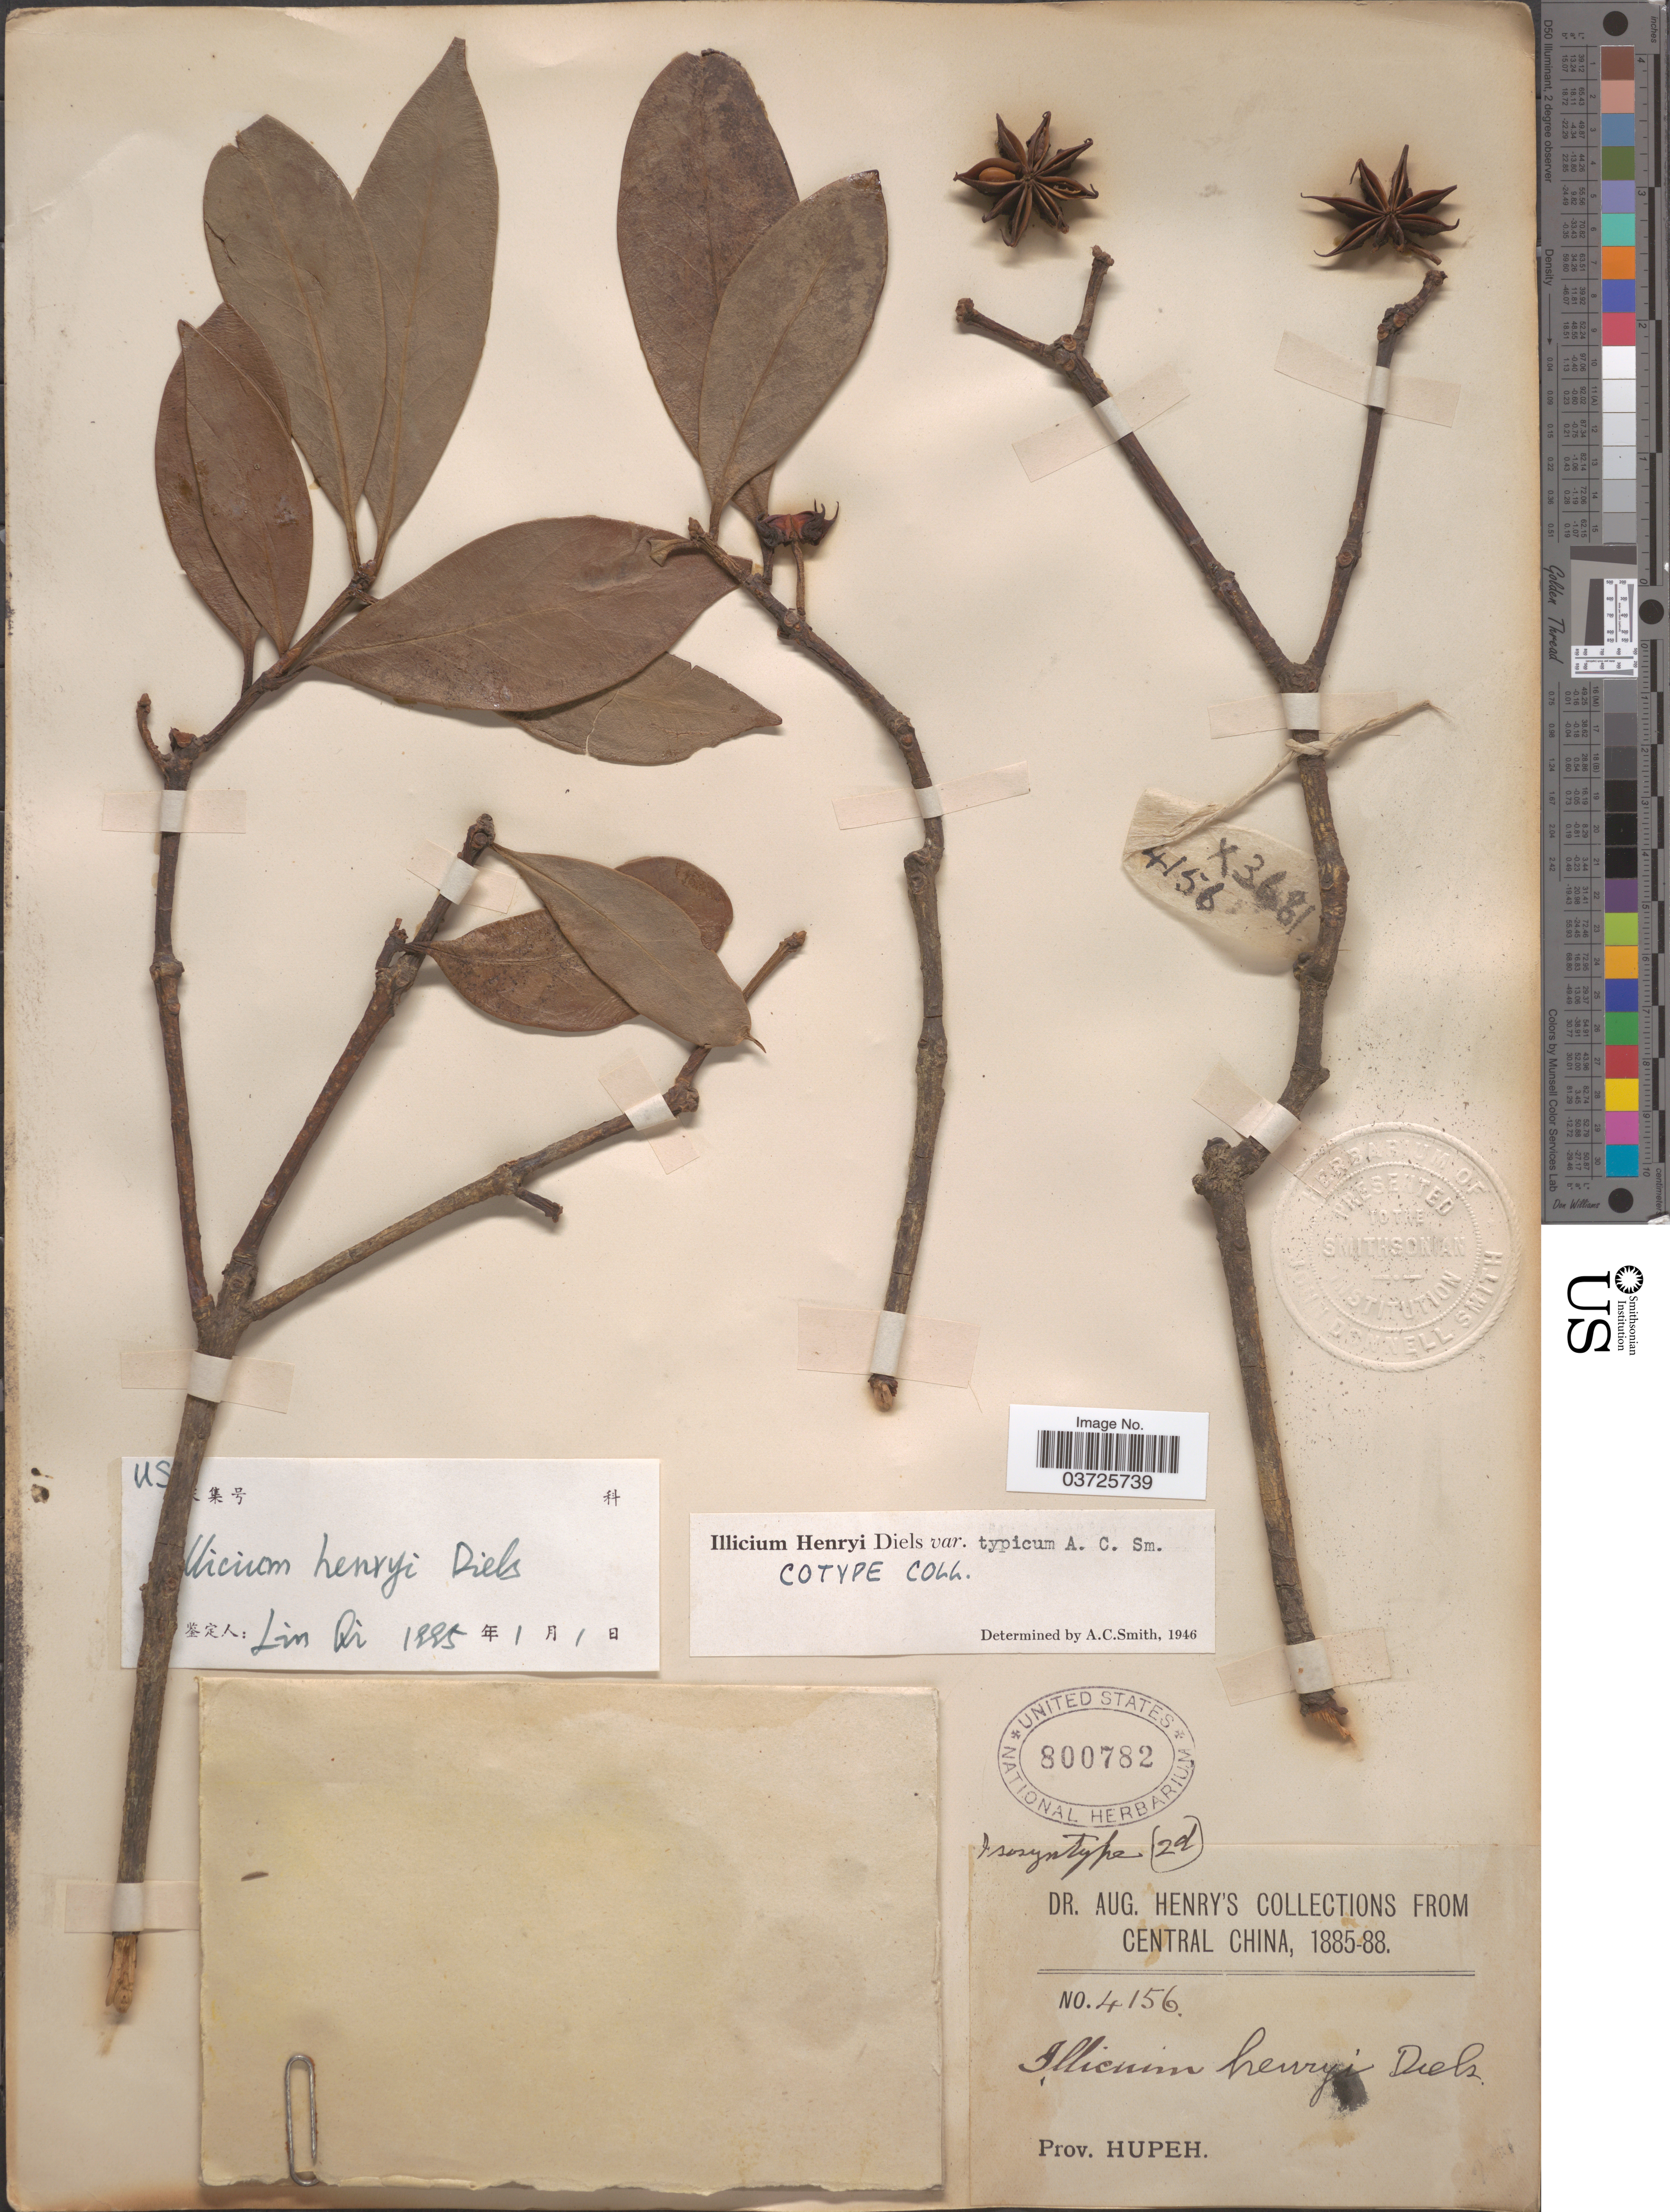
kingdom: Plantae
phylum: Tracheophyta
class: Magnoliopsida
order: Austrobaileyales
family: Schisandraceae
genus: Illicium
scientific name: Illicium henryi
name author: Diels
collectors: A. Henry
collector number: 4156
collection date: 1885/1888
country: China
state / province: Hubei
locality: Central China. Prov. Hupeh.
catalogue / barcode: US 800782